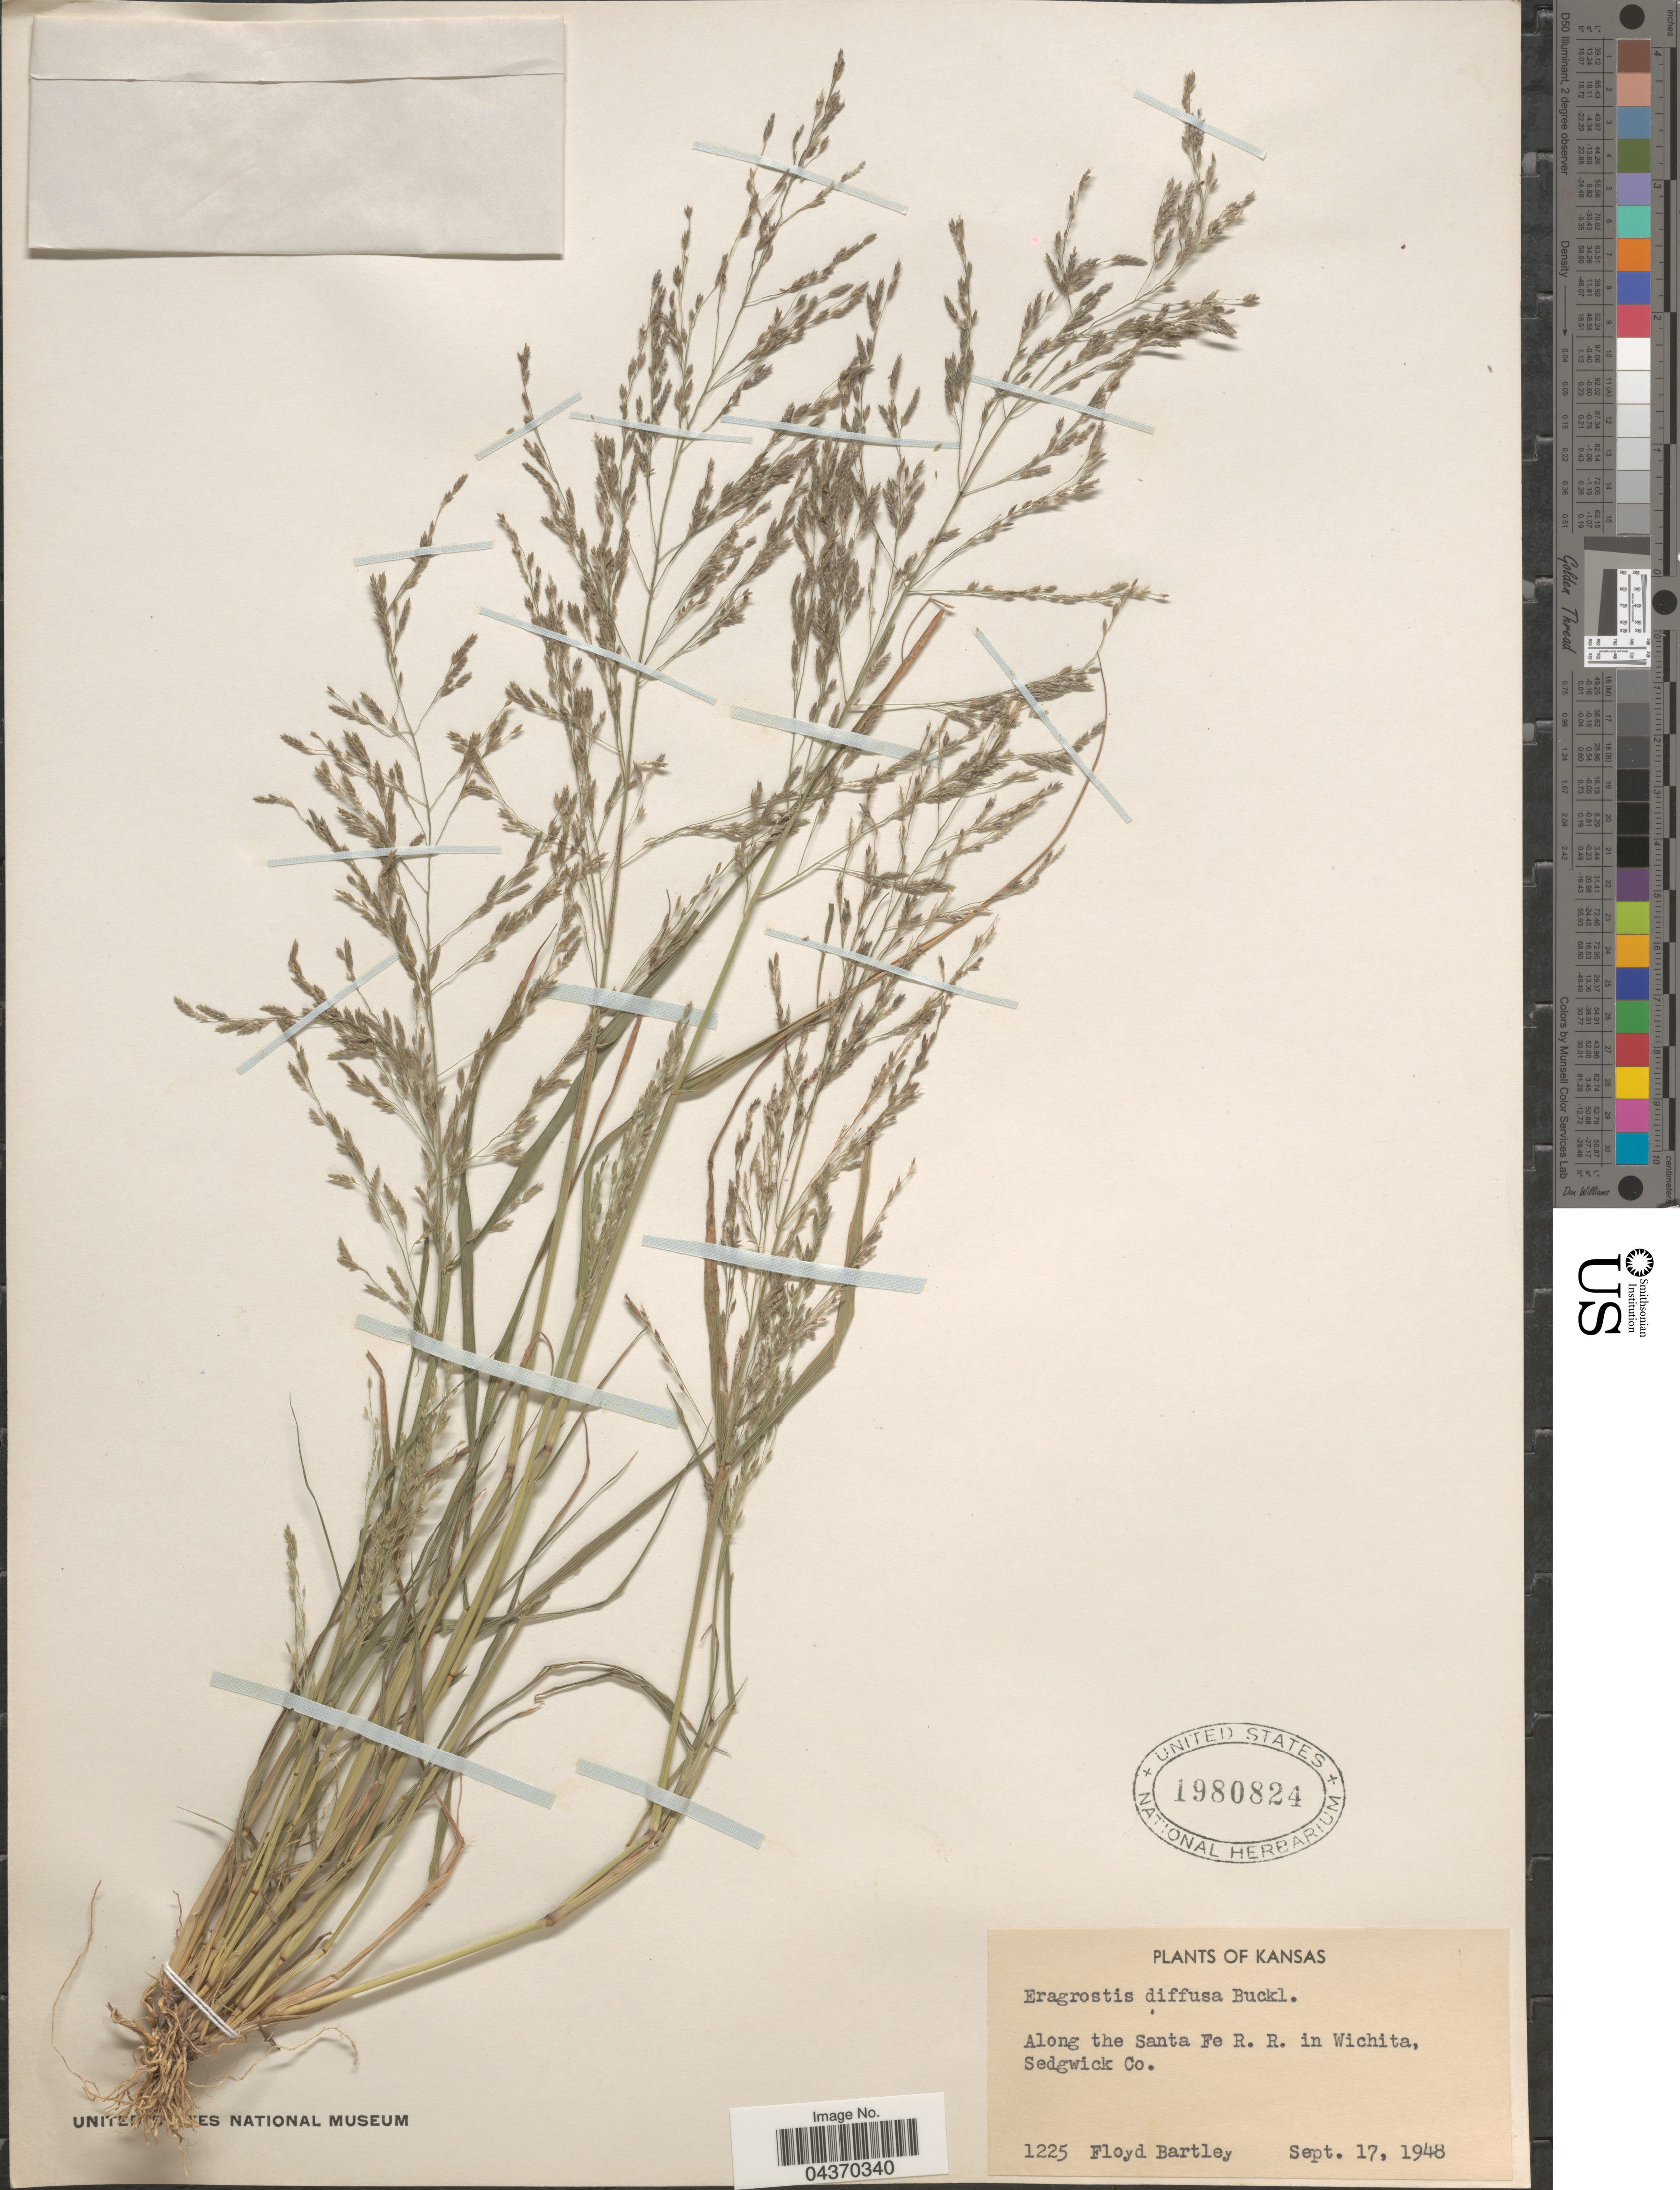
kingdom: Plantae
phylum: Tracheophyta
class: Liliopsida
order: Poales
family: Poaceae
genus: Eragrostis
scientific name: Eragrostis pectinacea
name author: (Michx.) Nees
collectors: F. Bartley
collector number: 1225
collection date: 1948-09-17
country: United States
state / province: Kansas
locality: Along the Santa Fe R.R. in Wichita, Sedgwick Co.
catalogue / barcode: US 1980824